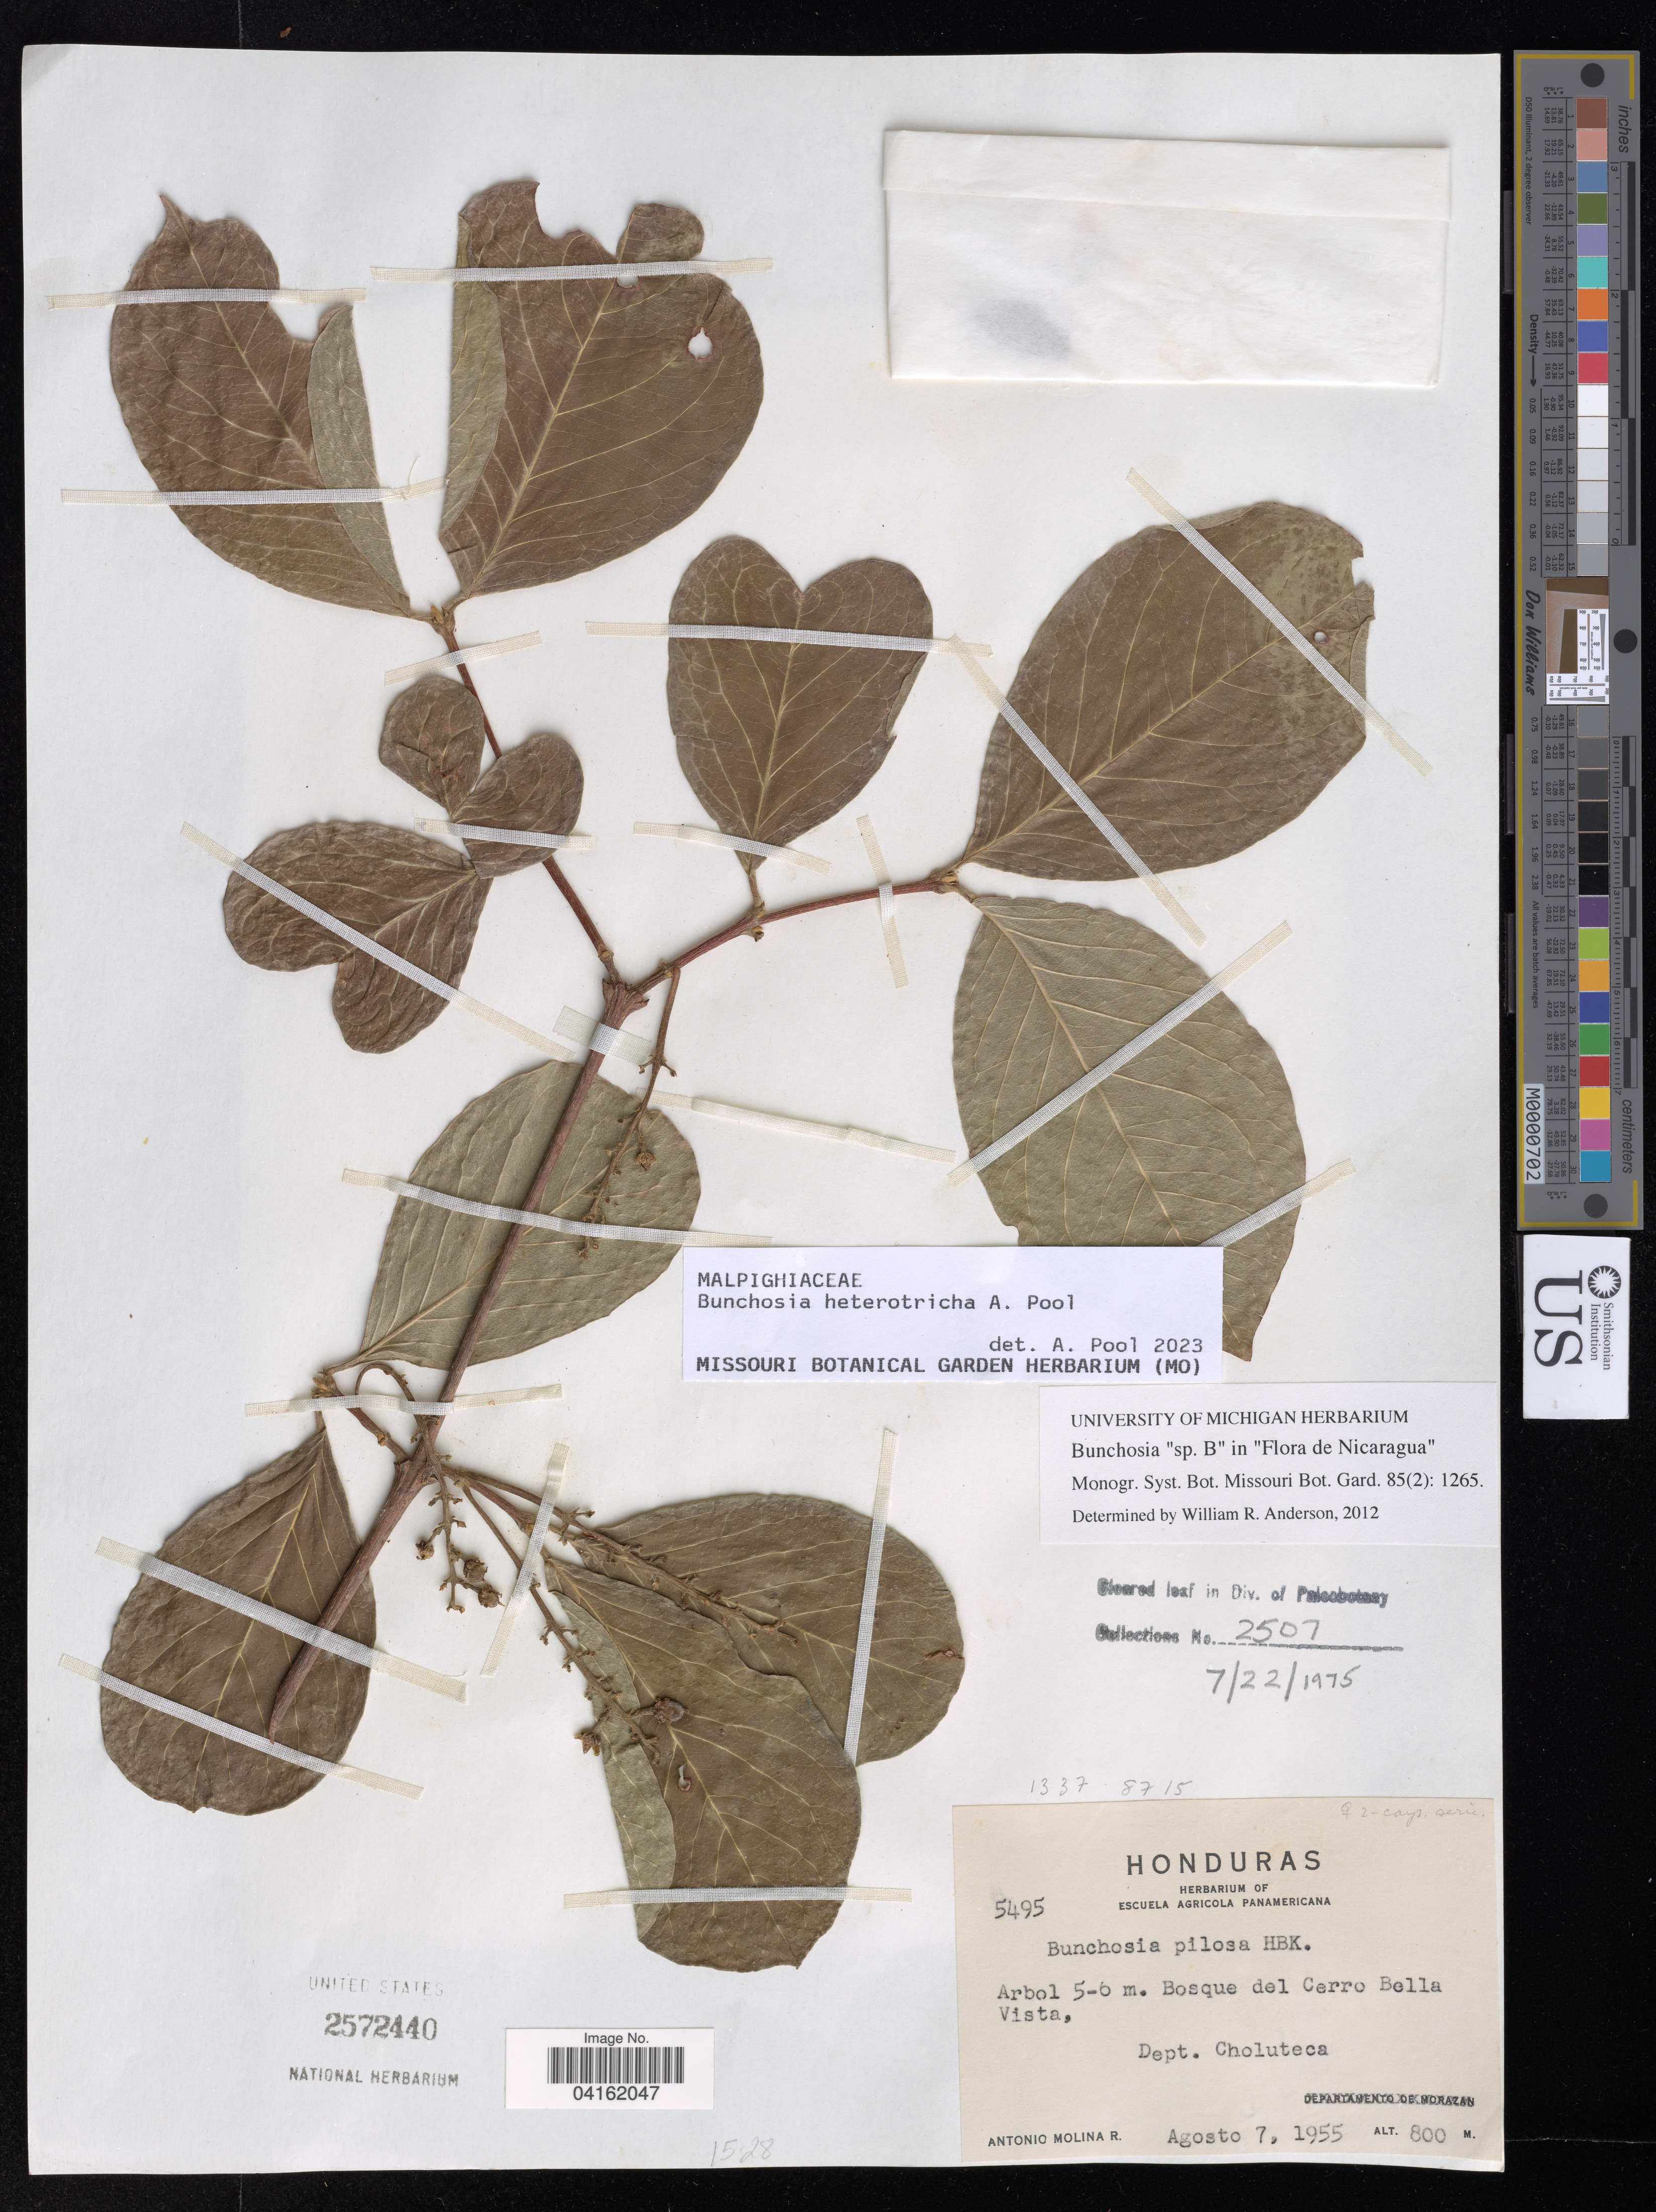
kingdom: Plantae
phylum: Tracheophyta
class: Magnoliopsida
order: Malpighiales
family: Malpighiaceae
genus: Bunchosia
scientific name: Bunchosia heterotricha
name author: A. Pool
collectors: A. Molina R.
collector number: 5495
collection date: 1955-08-07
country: Honduras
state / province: Choluteca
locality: Bosque del Cerro Bella Vista.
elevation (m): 800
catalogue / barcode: US 2572440